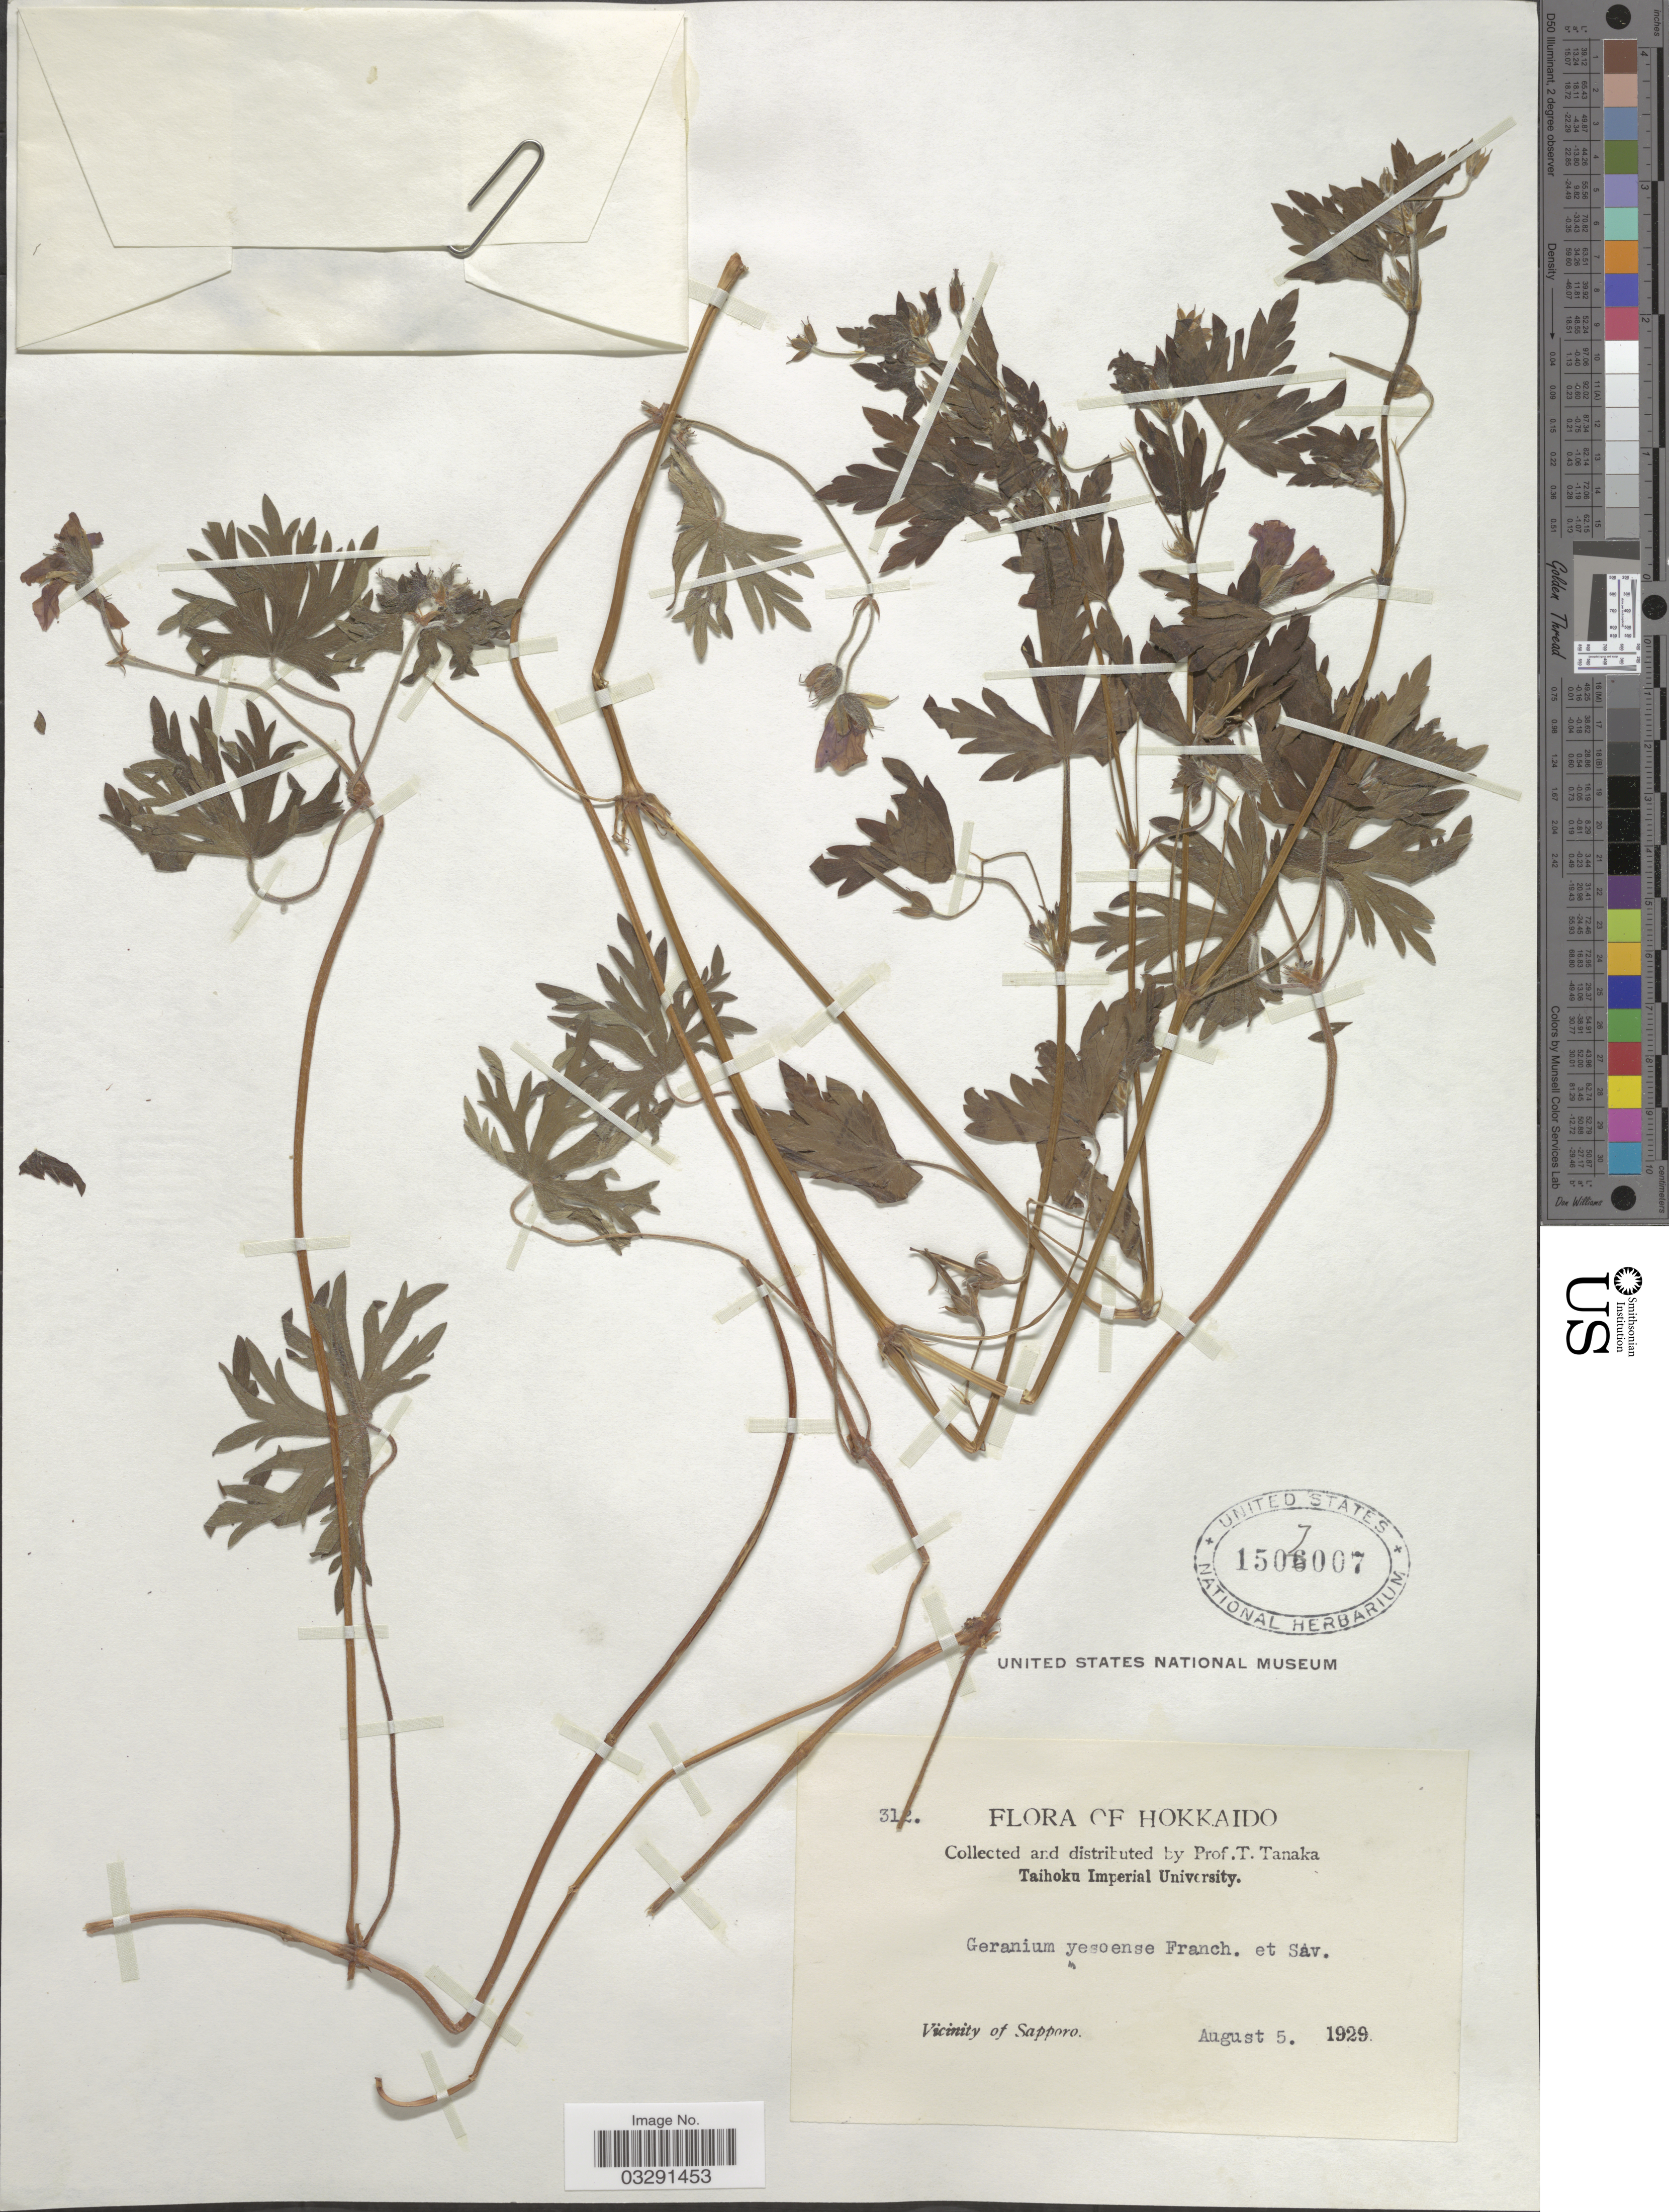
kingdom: Plantae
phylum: Tracheophyta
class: Magnoliopsida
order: Geraniales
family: Geraniaceae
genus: Geranium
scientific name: Geranium yesoense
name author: Franch. & Sav.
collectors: T. Tanaka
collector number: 312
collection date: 1929-08-05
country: Japan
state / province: Hokkaidō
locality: Vicinity of Sapporo.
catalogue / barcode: US 1507007